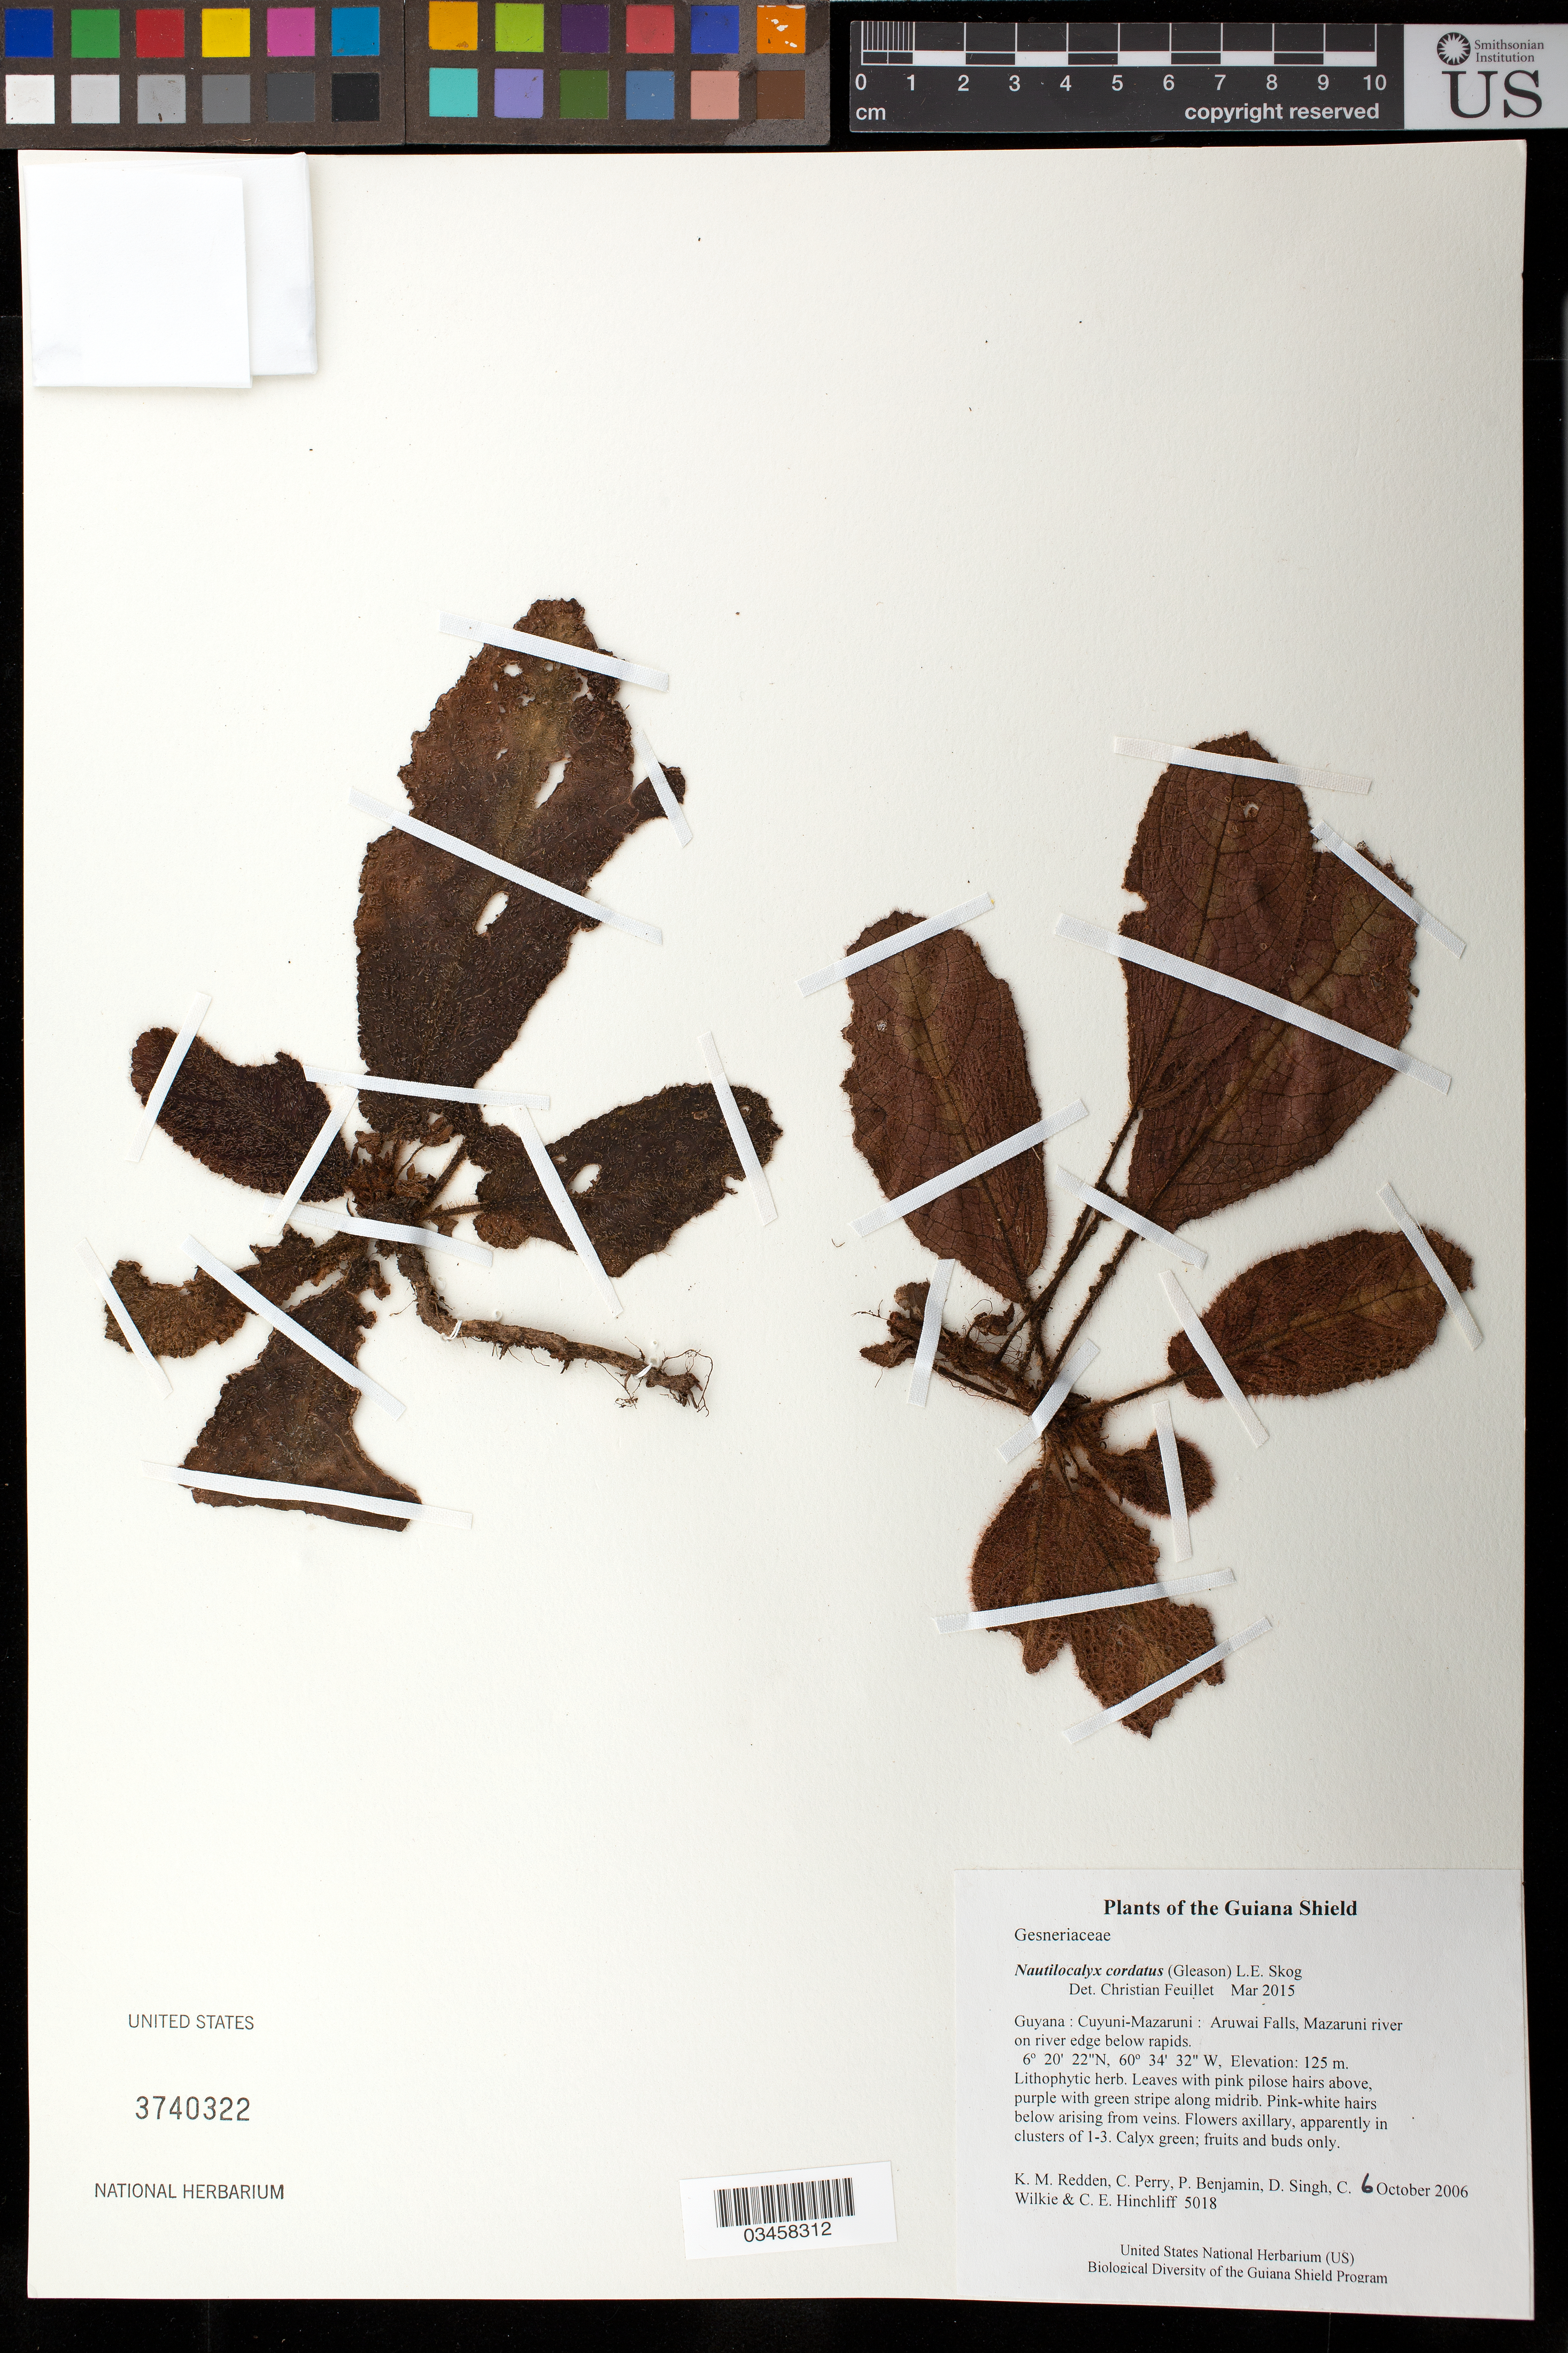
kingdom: Plantae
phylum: Tracheophyta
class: Magnoliopsida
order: Lamiales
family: Gesneriaceae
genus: Nautilocalyx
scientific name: Nautilocalyx cordatus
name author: (Gleason) L.E. Skog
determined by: Feuillet, C.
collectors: K. M. Redden, C. Perry, P. Benjamin, D. Singh, C. Wilkie & C. E. Hinchliff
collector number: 5018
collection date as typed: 6 October 2006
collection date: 2006-10-06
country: Guyana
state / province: Cuyuni-Mazaruni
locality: Arawai Falls, Mazaruni river on river edge below rapids.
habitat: Mossy rocks, trees with epiphytes overhanging river. Seasonally flooded area with many ferns and mosses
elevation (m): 125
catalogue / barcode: US 3740322